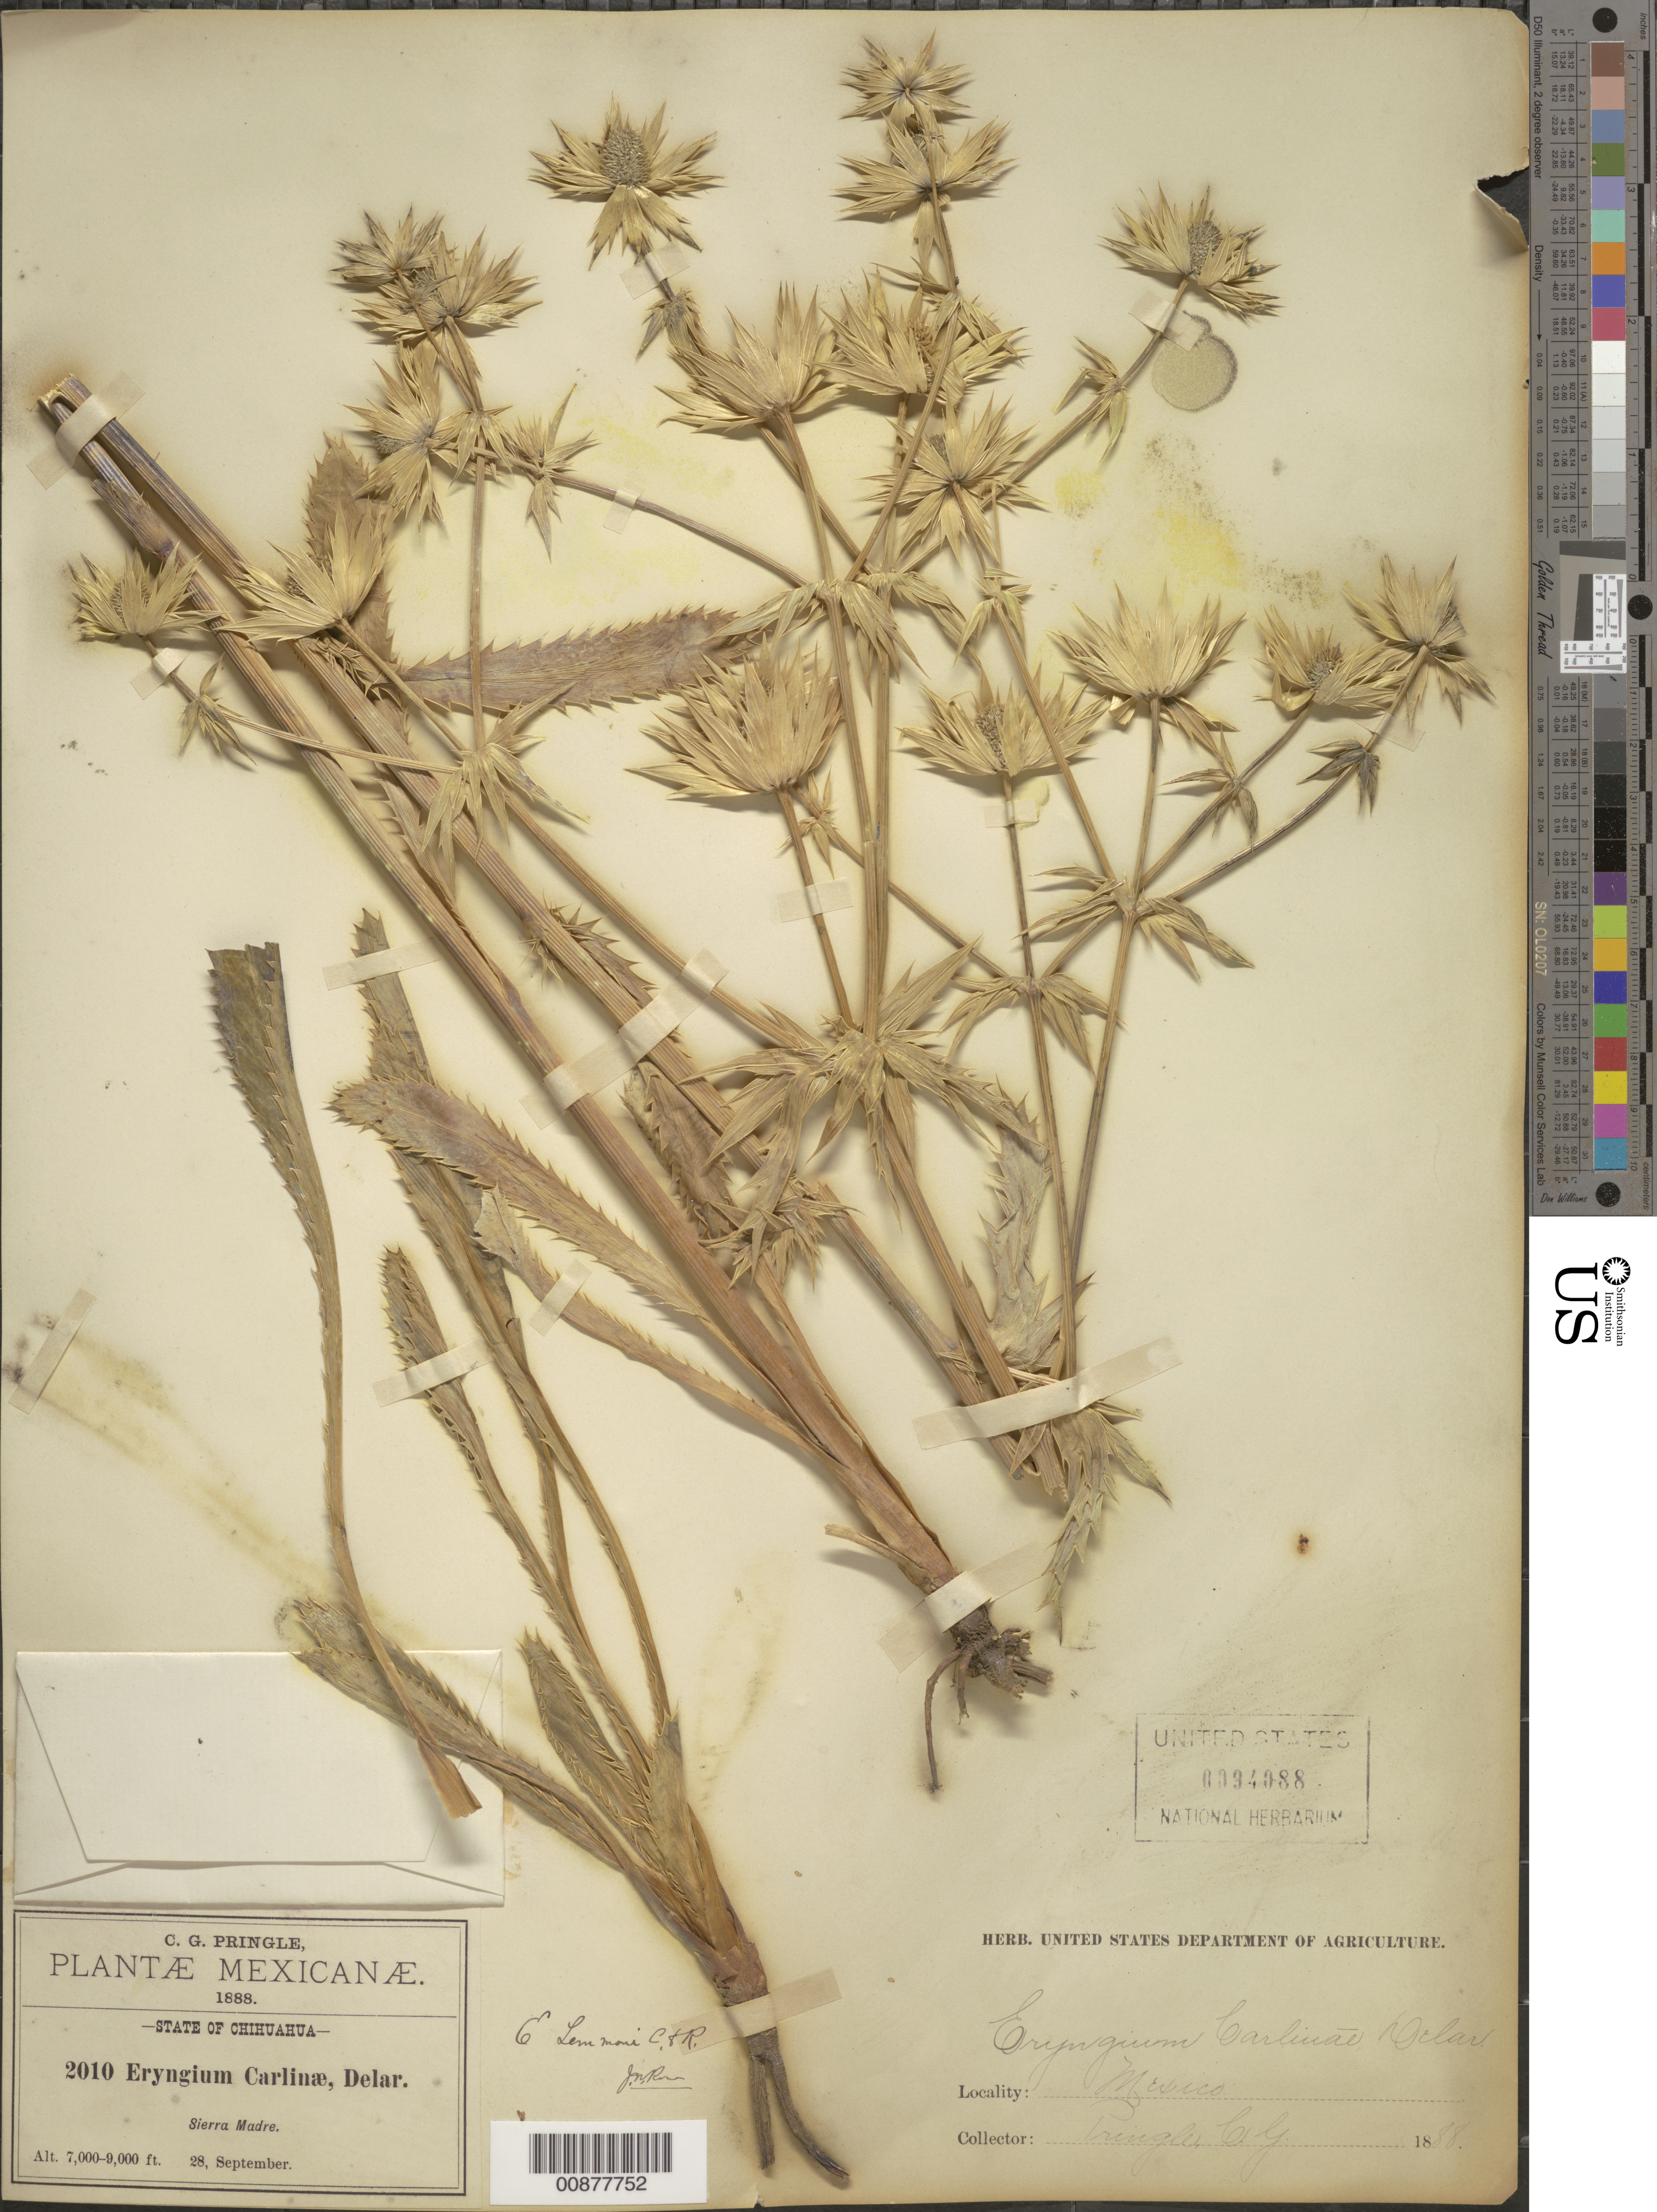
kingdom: Plantae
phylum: Tracheophyta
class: Magnoliopsida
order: Apiales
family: Apiaceae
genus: Eryngium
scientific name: Eryngium lemmonii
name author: J.M. Coult. & Rose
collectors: C. G. Pringle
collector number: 2010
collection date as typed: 28 Sep 1888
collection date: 1888-09-28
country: Mexico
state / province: Chihuahua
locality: Sierra Madre, Chihuahua.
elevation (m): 2134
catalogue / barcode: US 94088